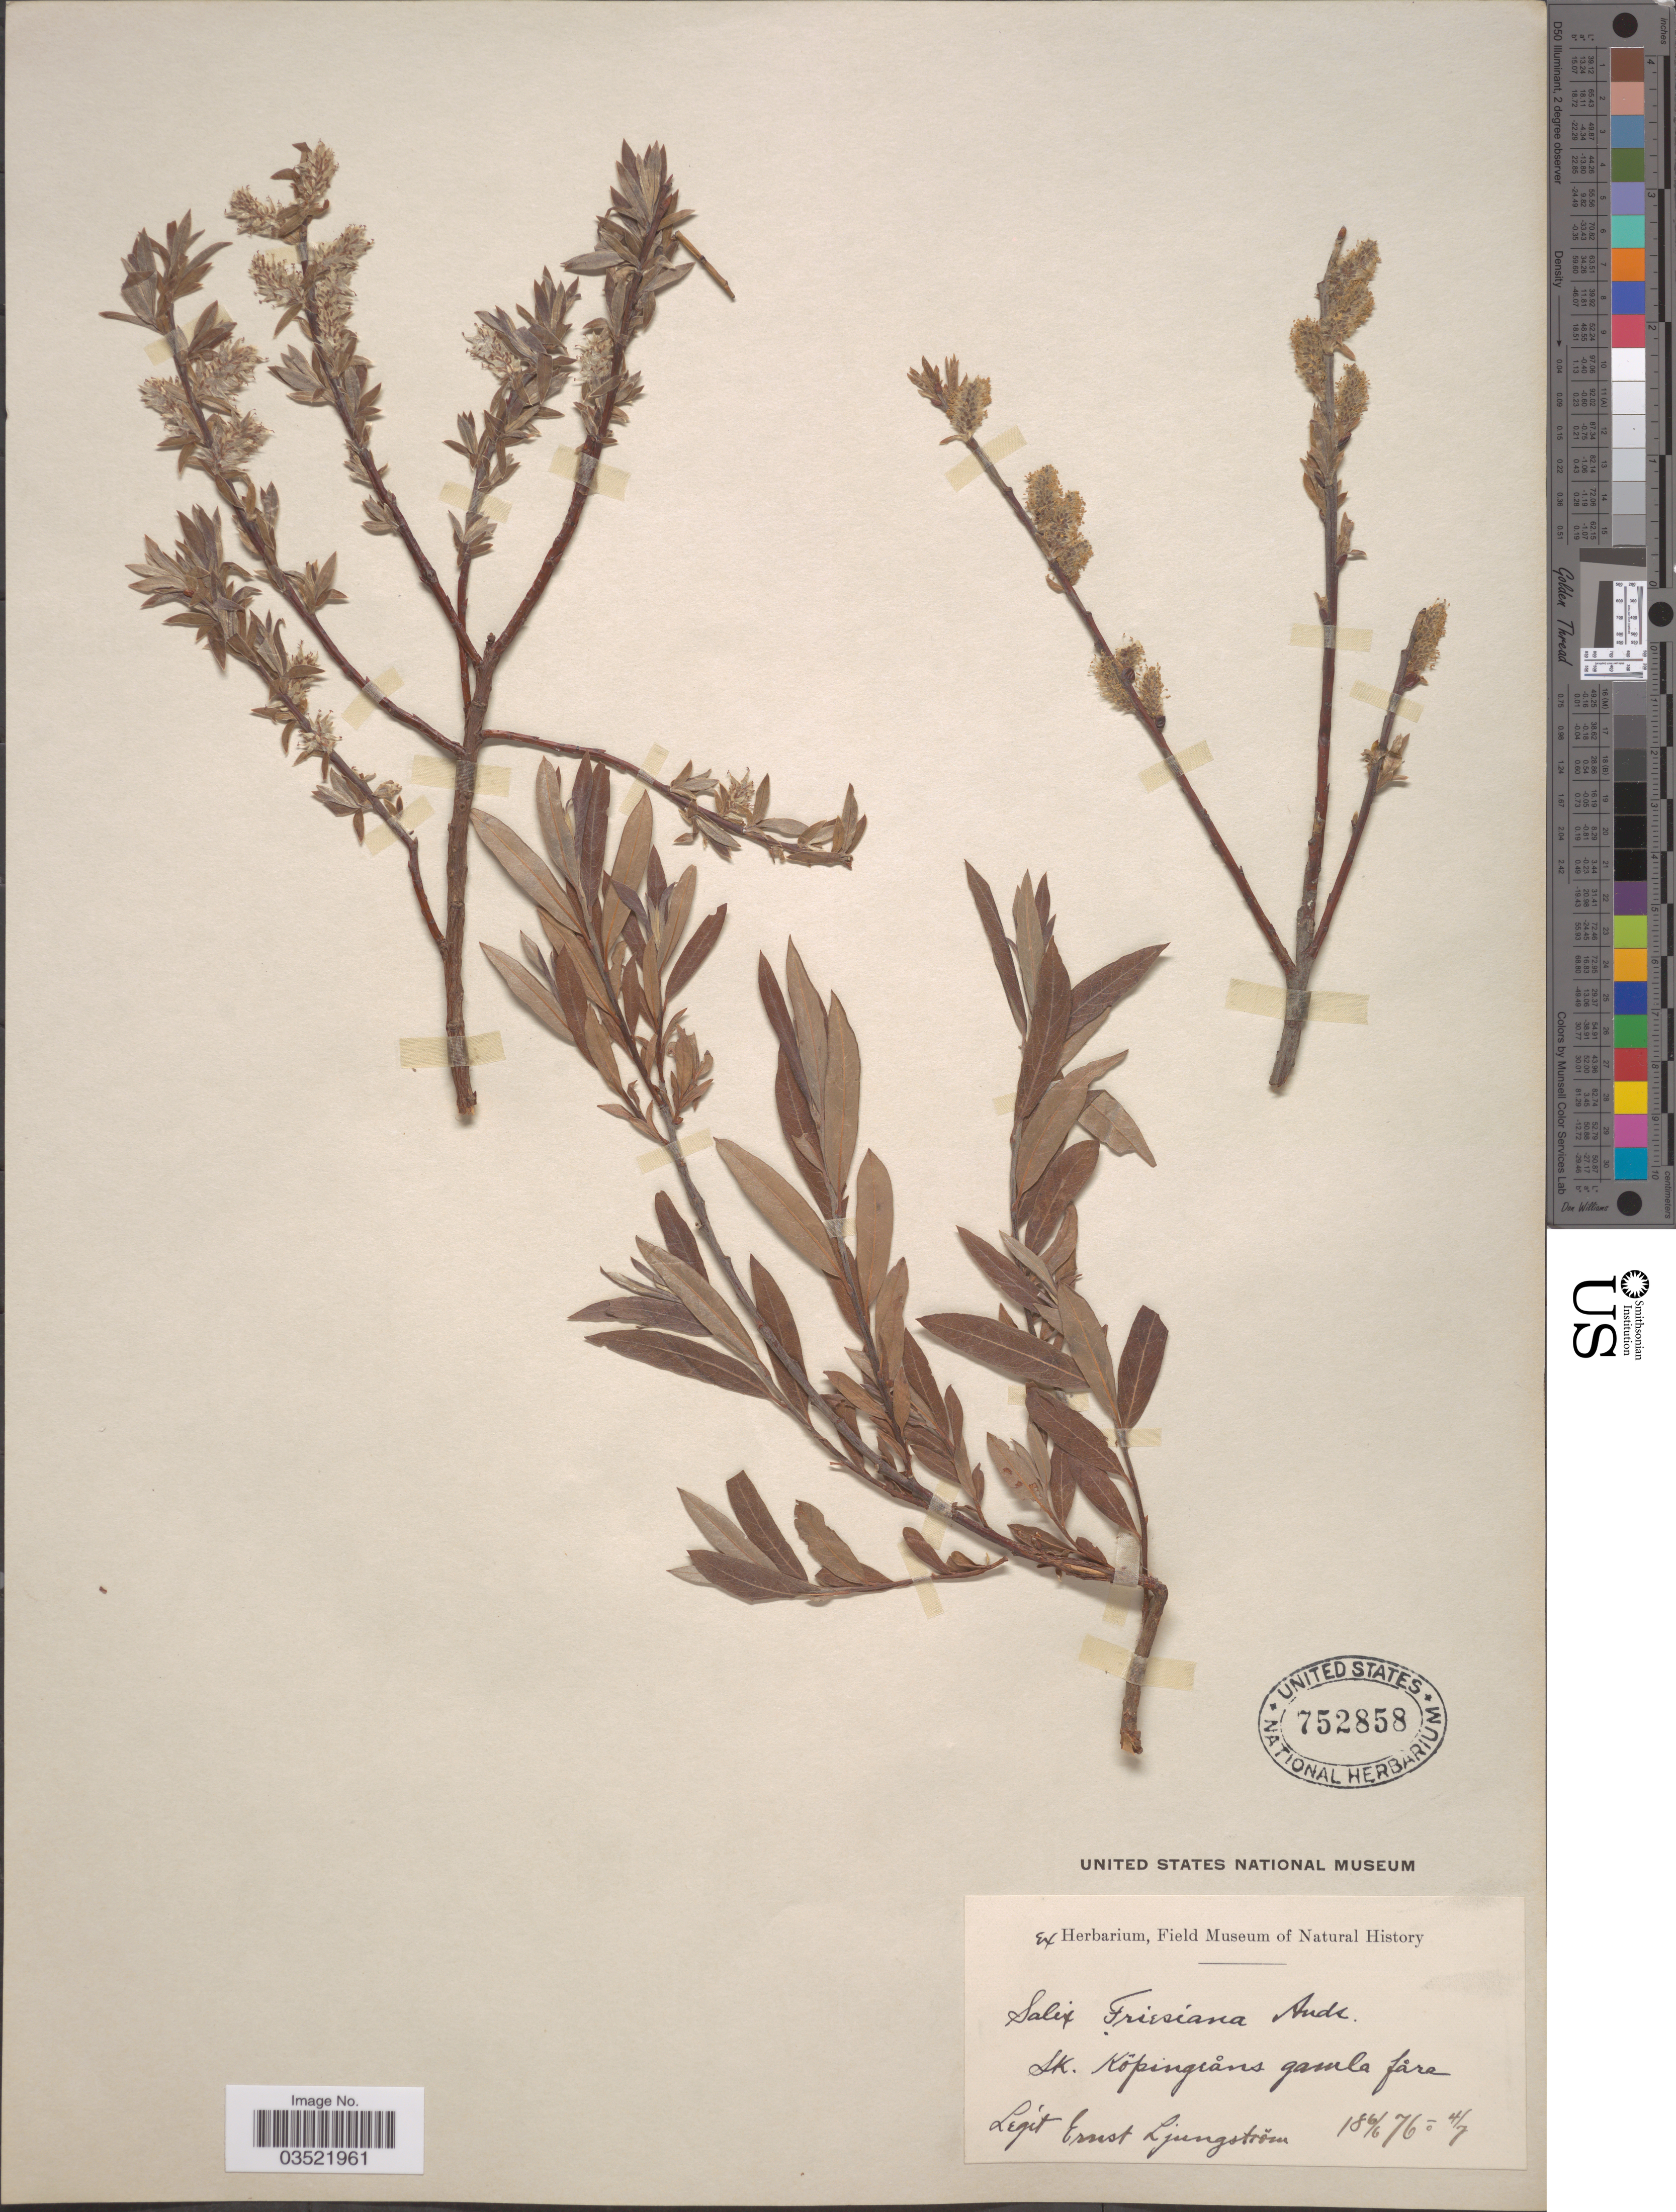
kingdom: Plantae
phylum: Tracheophyta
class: Magnoliopsida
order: Malpighiales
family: Salicaceae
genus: Salix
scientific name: Salix friesiana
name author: Andersson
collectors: E. Ljungström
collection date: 1876-06-06/1876-07-04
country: Sweden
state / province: Skåne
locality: Sk. Köpingeåns gamla fåra.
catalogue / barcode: US 752858